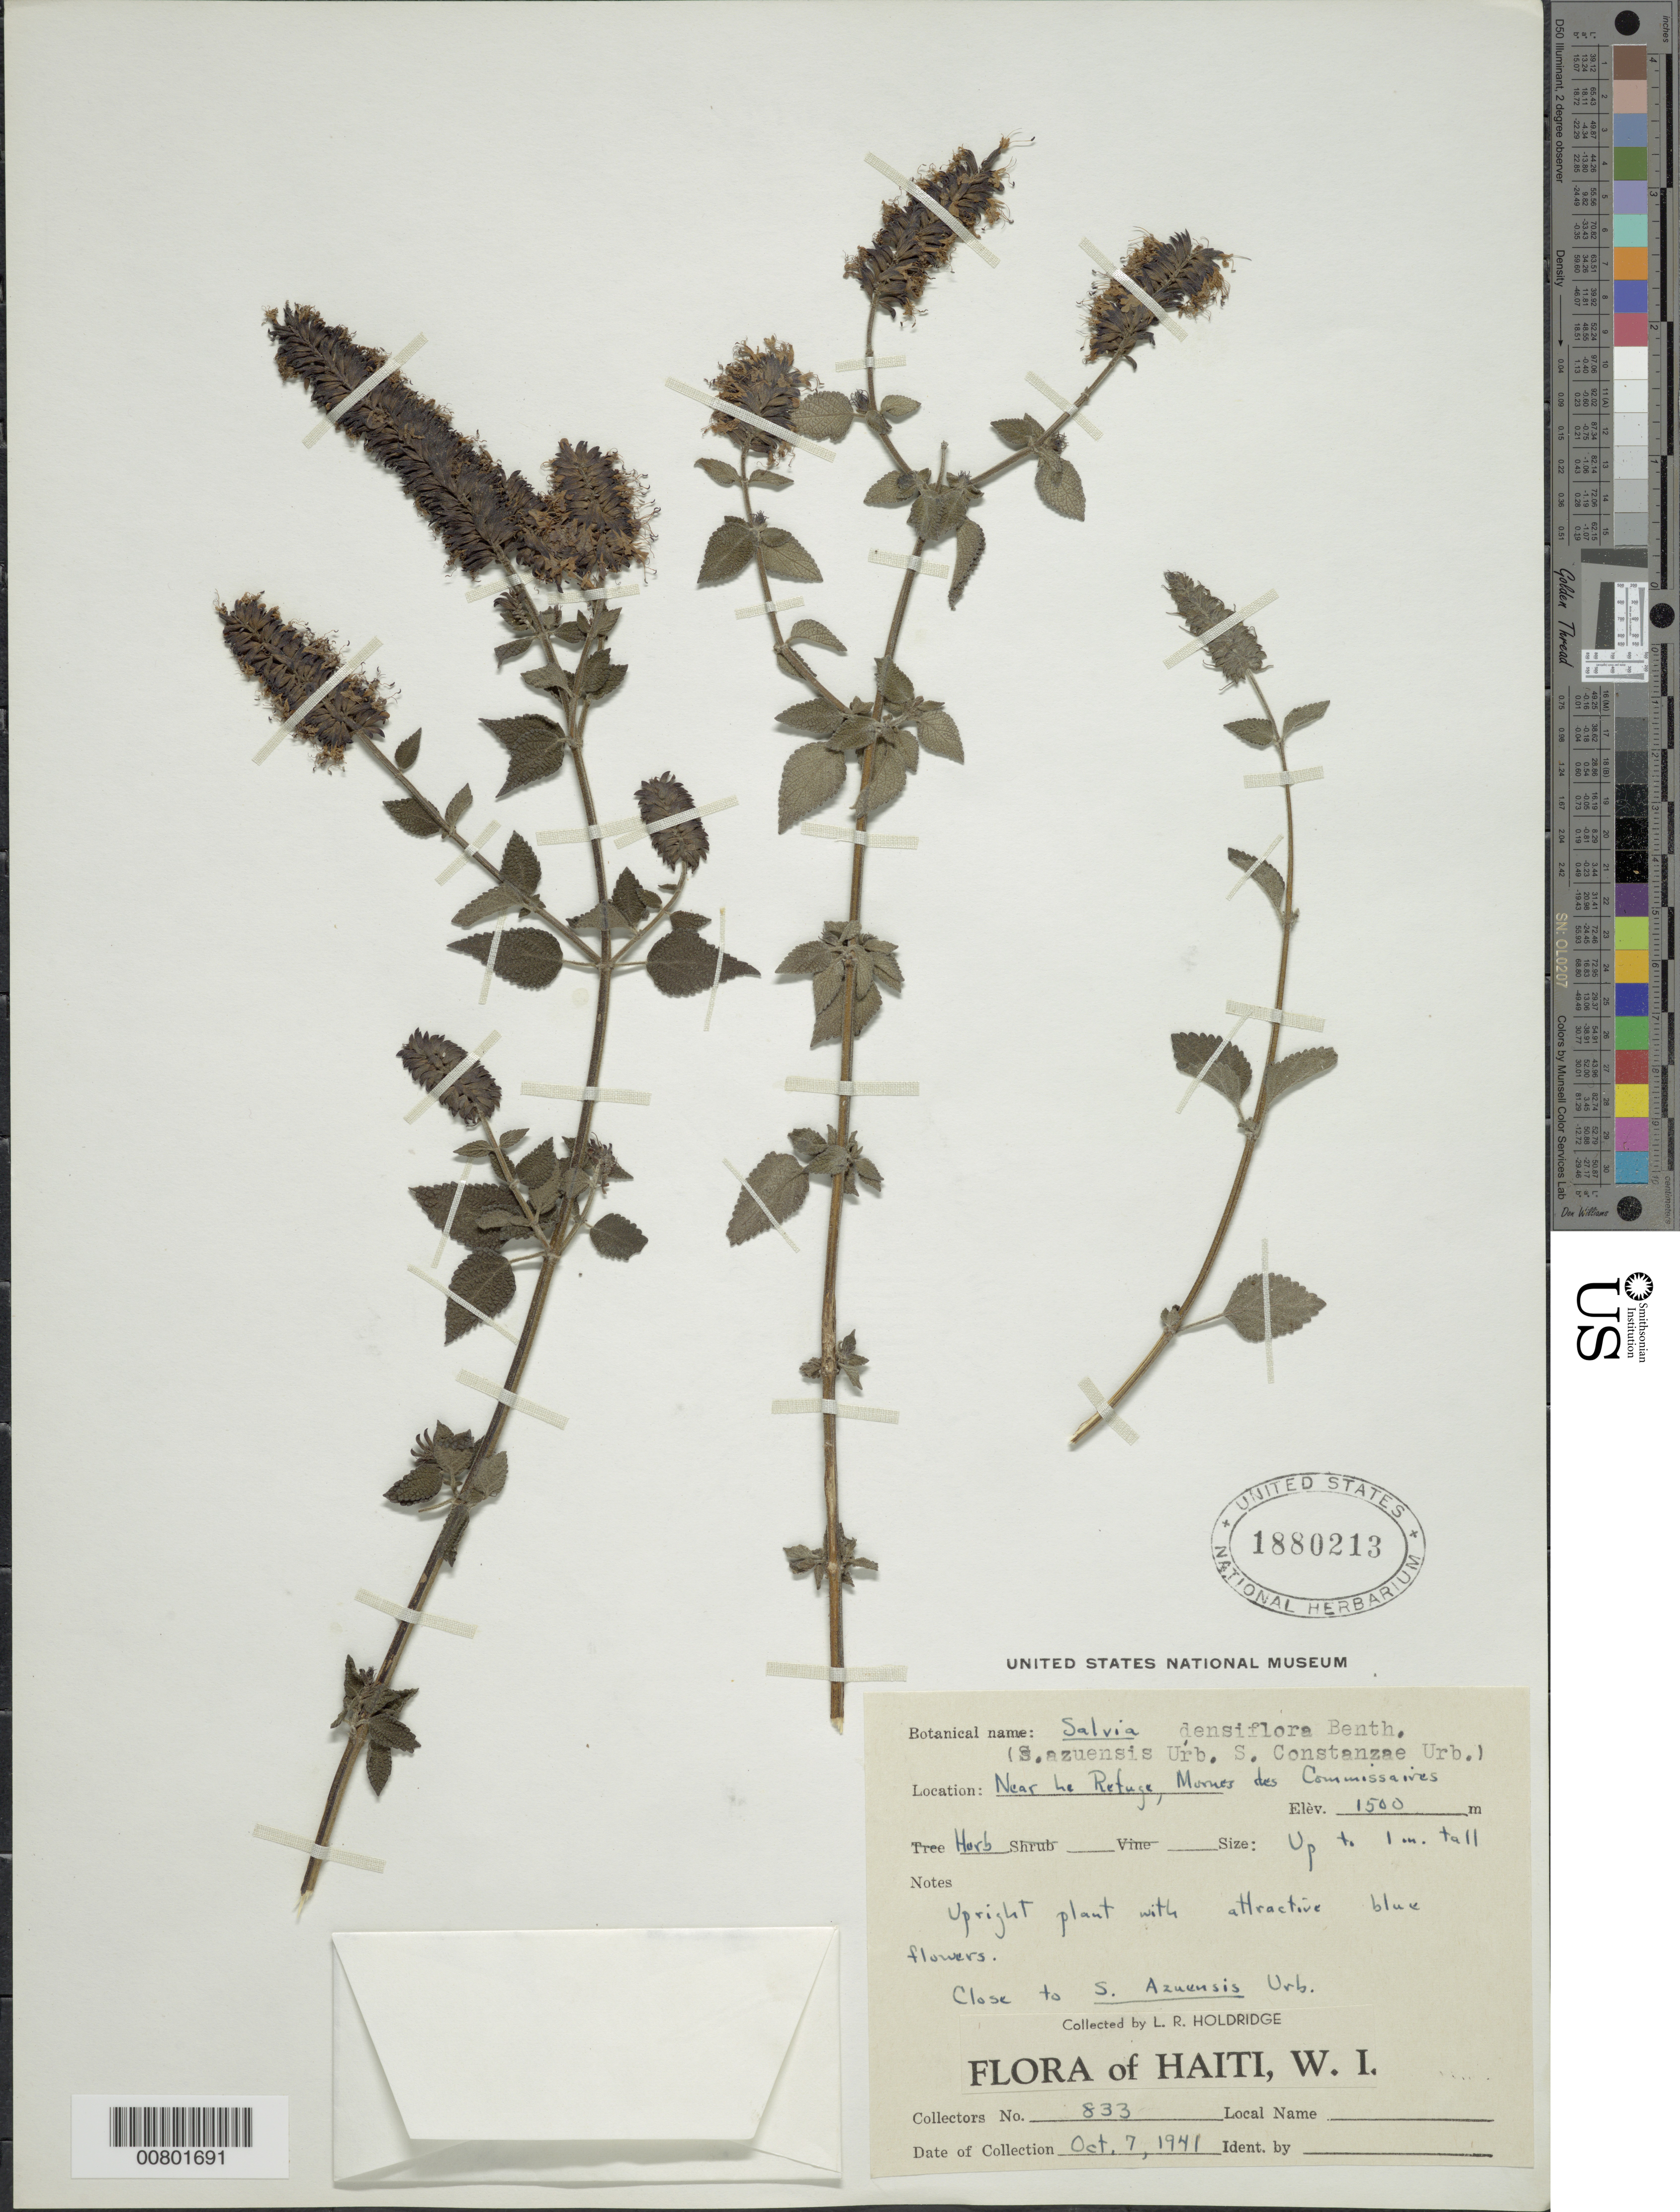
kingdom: Plantae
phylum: Tracheophyta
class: Magnoliopsida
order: Lamiales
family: Lamiaceae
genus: Salvia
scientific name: Salvia densiflora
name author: Benth.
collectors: L. Holdridge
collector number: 833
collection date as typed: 07 Oct 1941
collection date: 1941-10-07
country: Haiti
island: Hispaniola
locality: Near Le Refuge, Mornes des Commissaires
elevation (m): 1500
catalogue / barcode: US 1880213